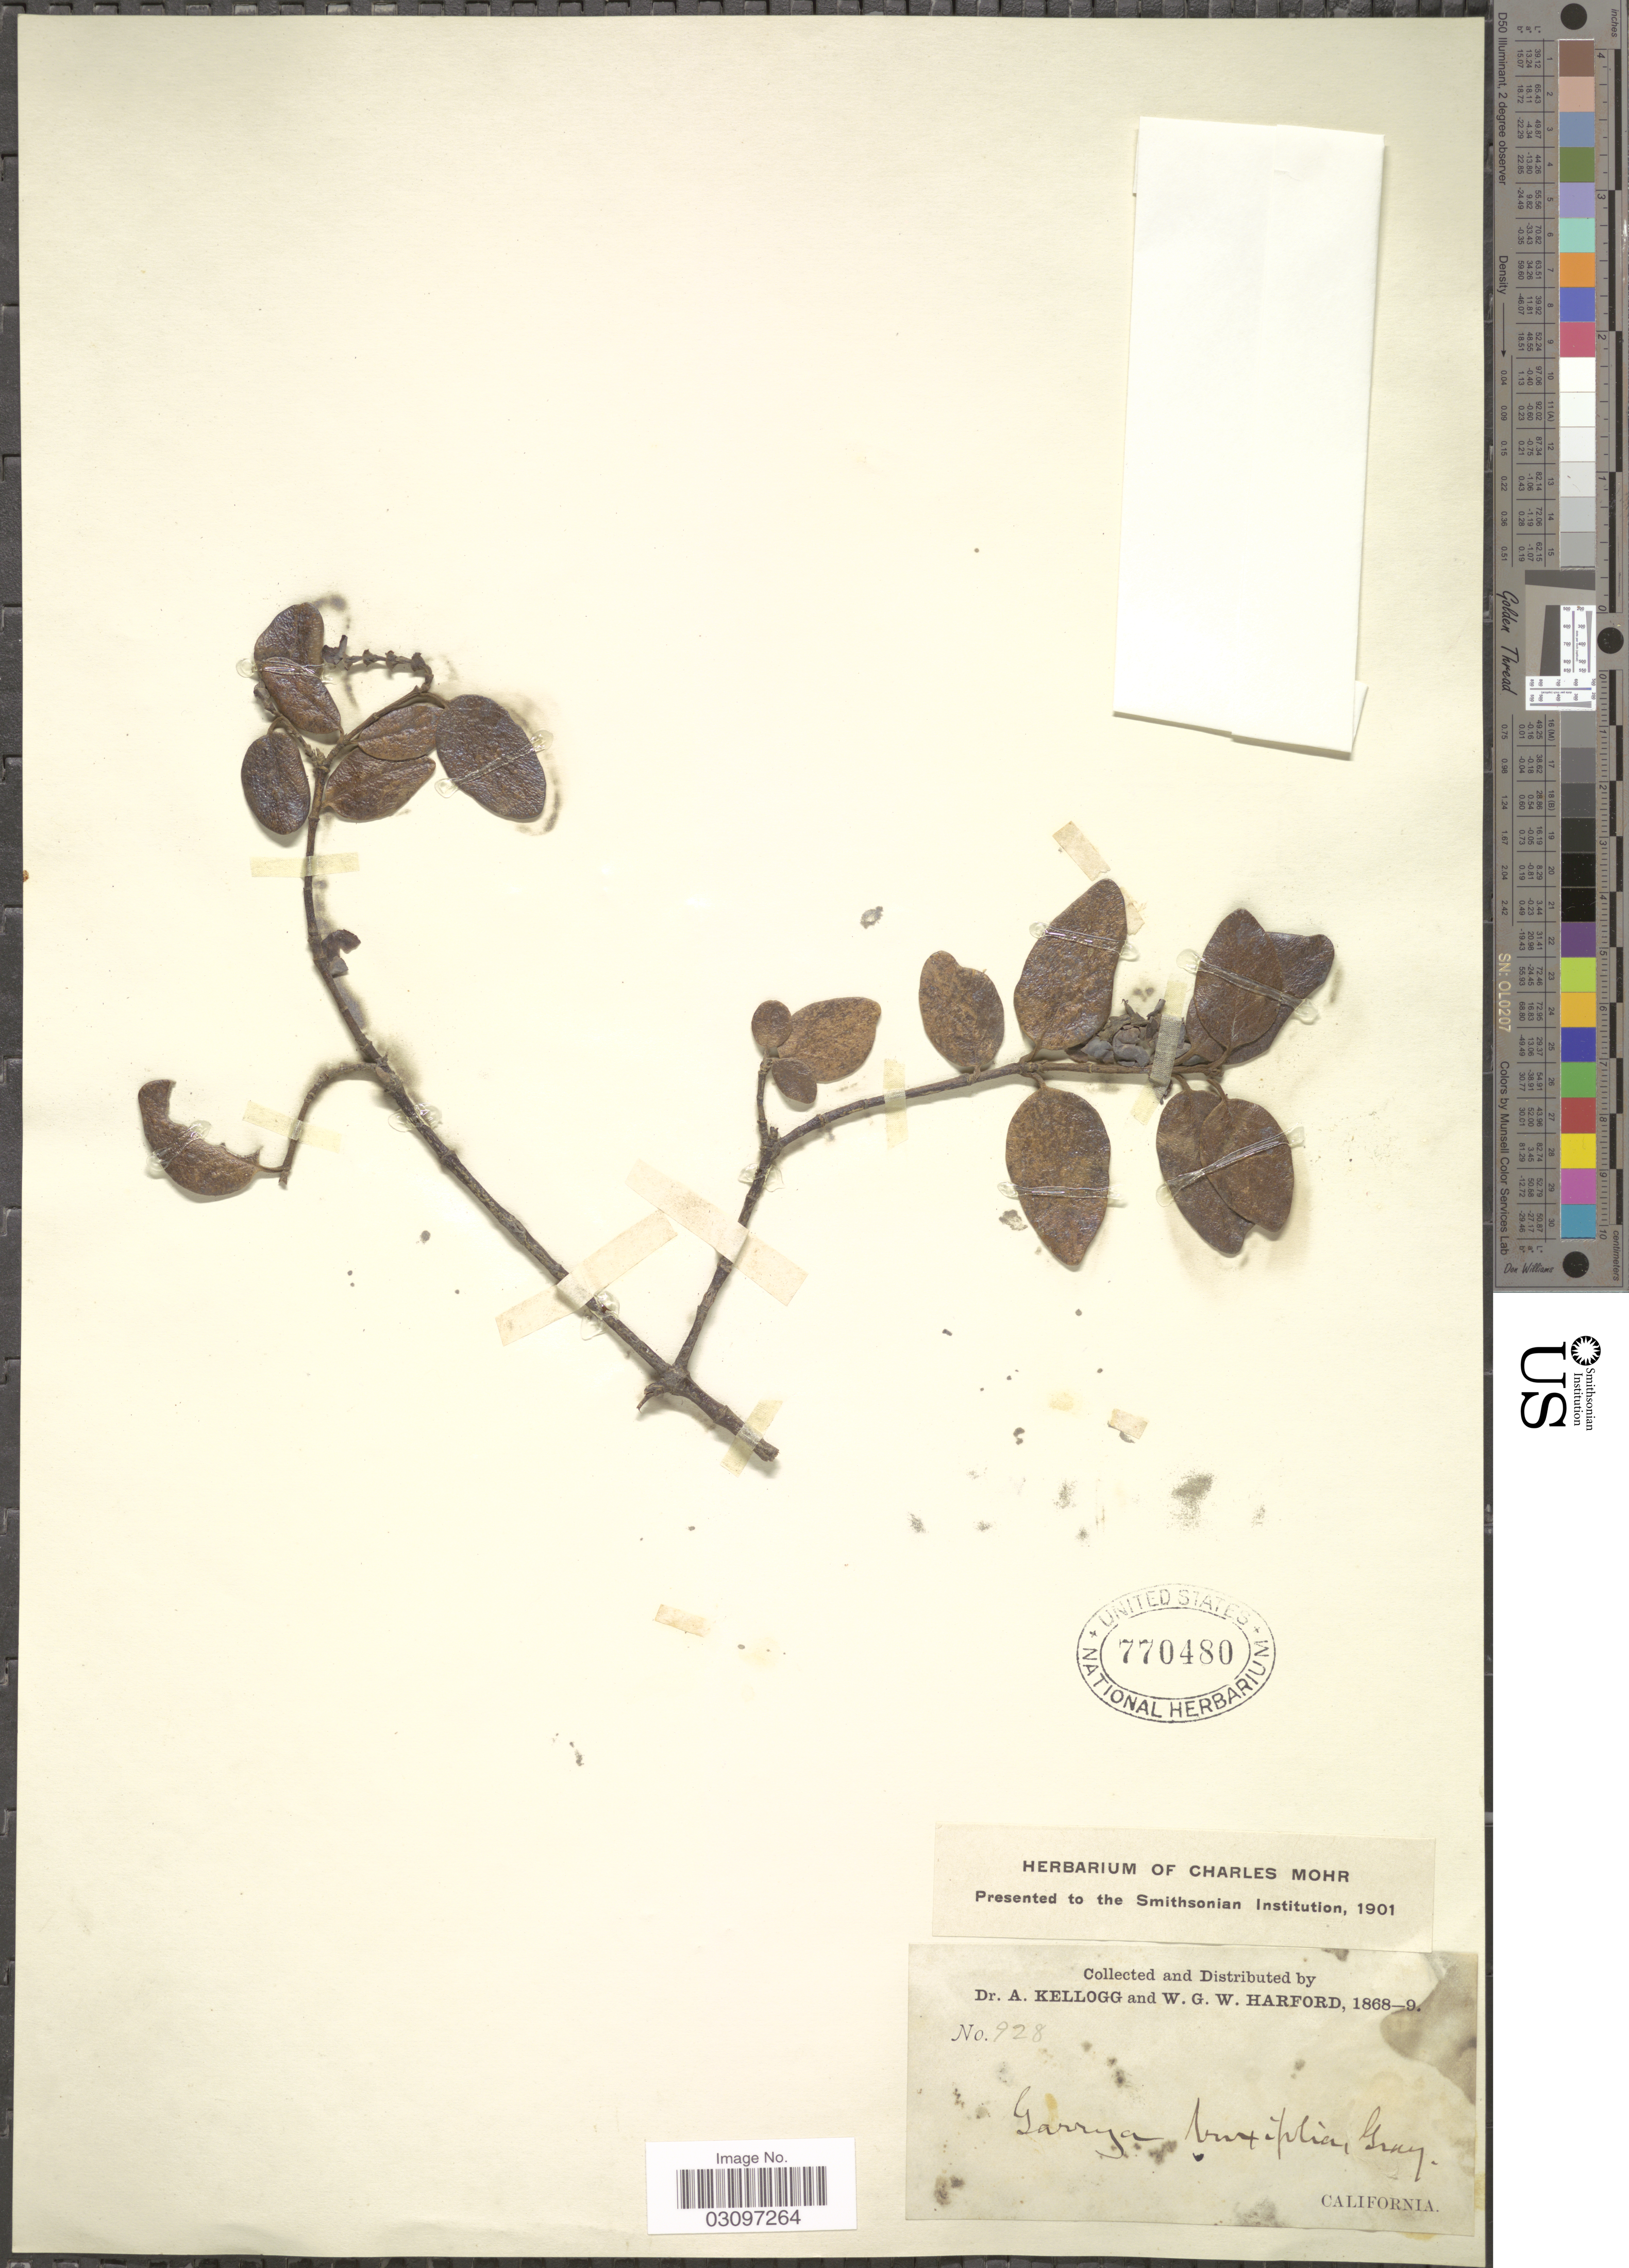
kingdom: Plantae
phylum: Tracheophyta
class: Magnoliopsida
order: Garryales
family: Garryaceae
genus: Garrya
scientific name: Garrya buxifolia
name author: A. Gray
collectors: A. Kellogg & W. G. W. Harford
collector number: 928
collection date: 1868/1869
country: United States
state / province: California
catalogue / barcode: US 770480